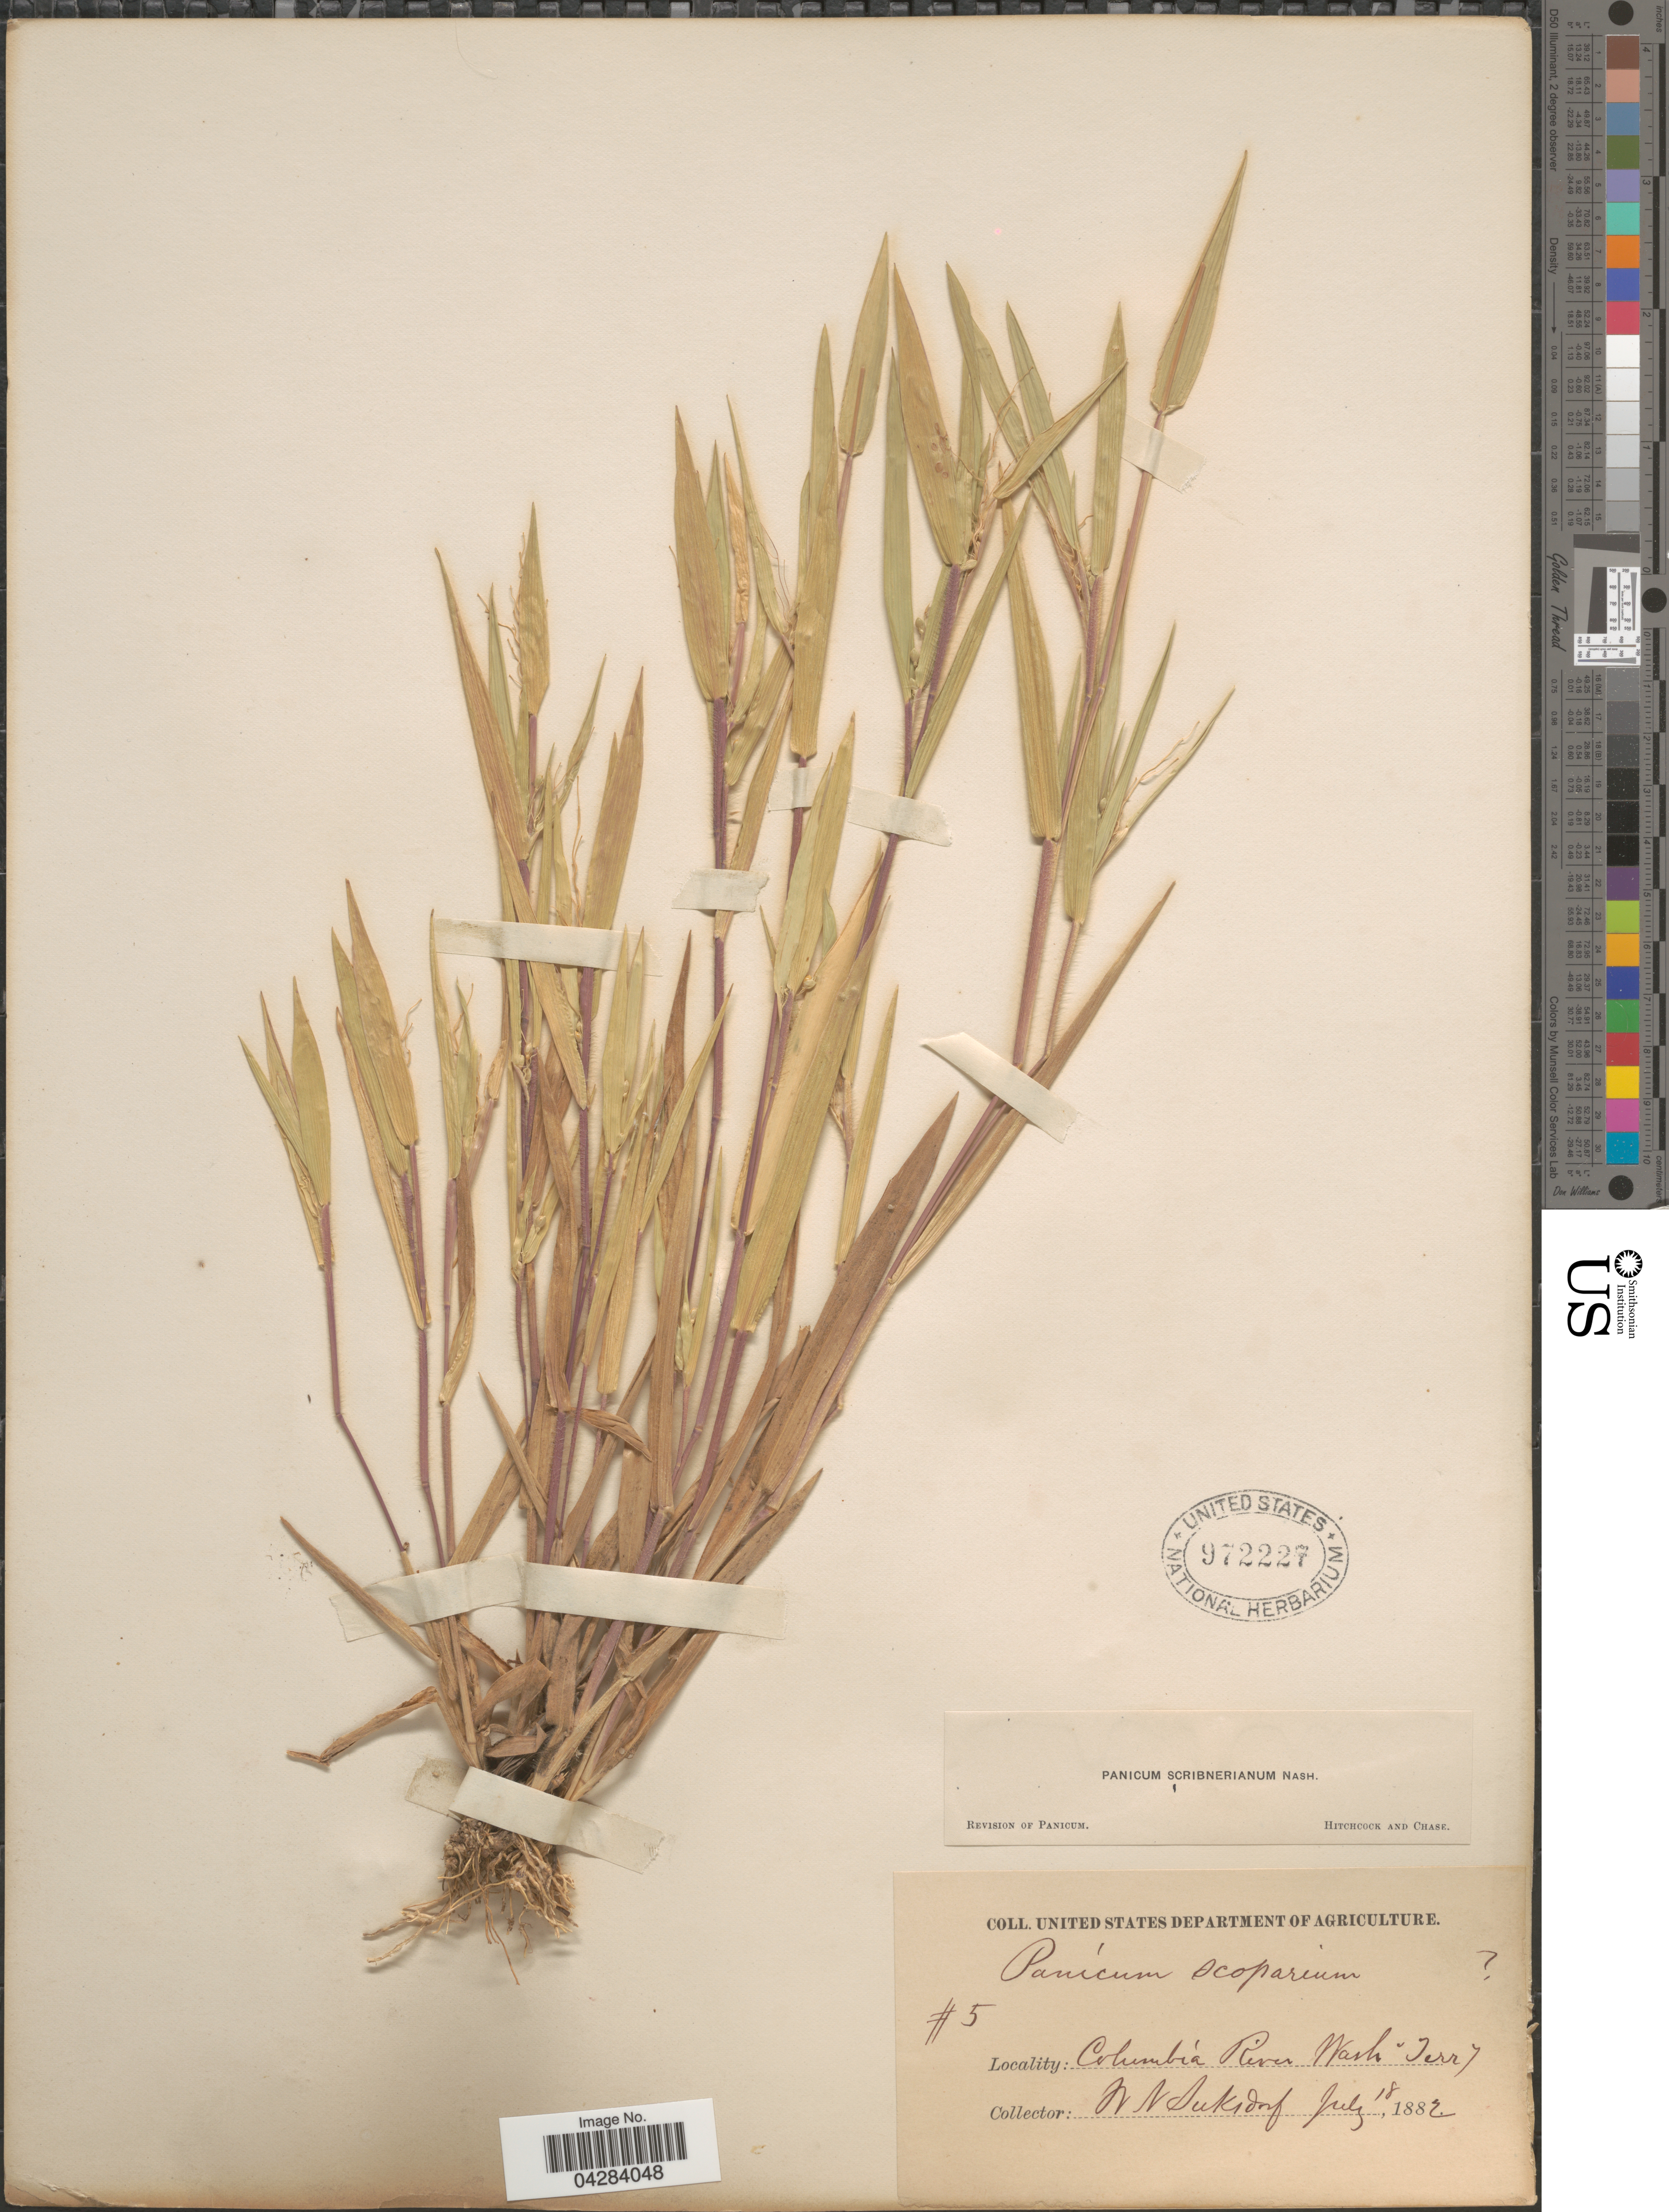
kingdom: Plantae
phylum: Tracheophyta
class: Liliopsida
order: Poales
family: Poaceae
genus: Dichanthelium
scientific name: Dichanthelium oligosanthes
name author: (Schult.) Gould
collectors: W. N. Suksdorf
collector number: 5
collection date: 1882-07-18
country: United States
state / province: Washington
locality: Columbia River Wash-Terr.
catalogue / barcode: US 972227